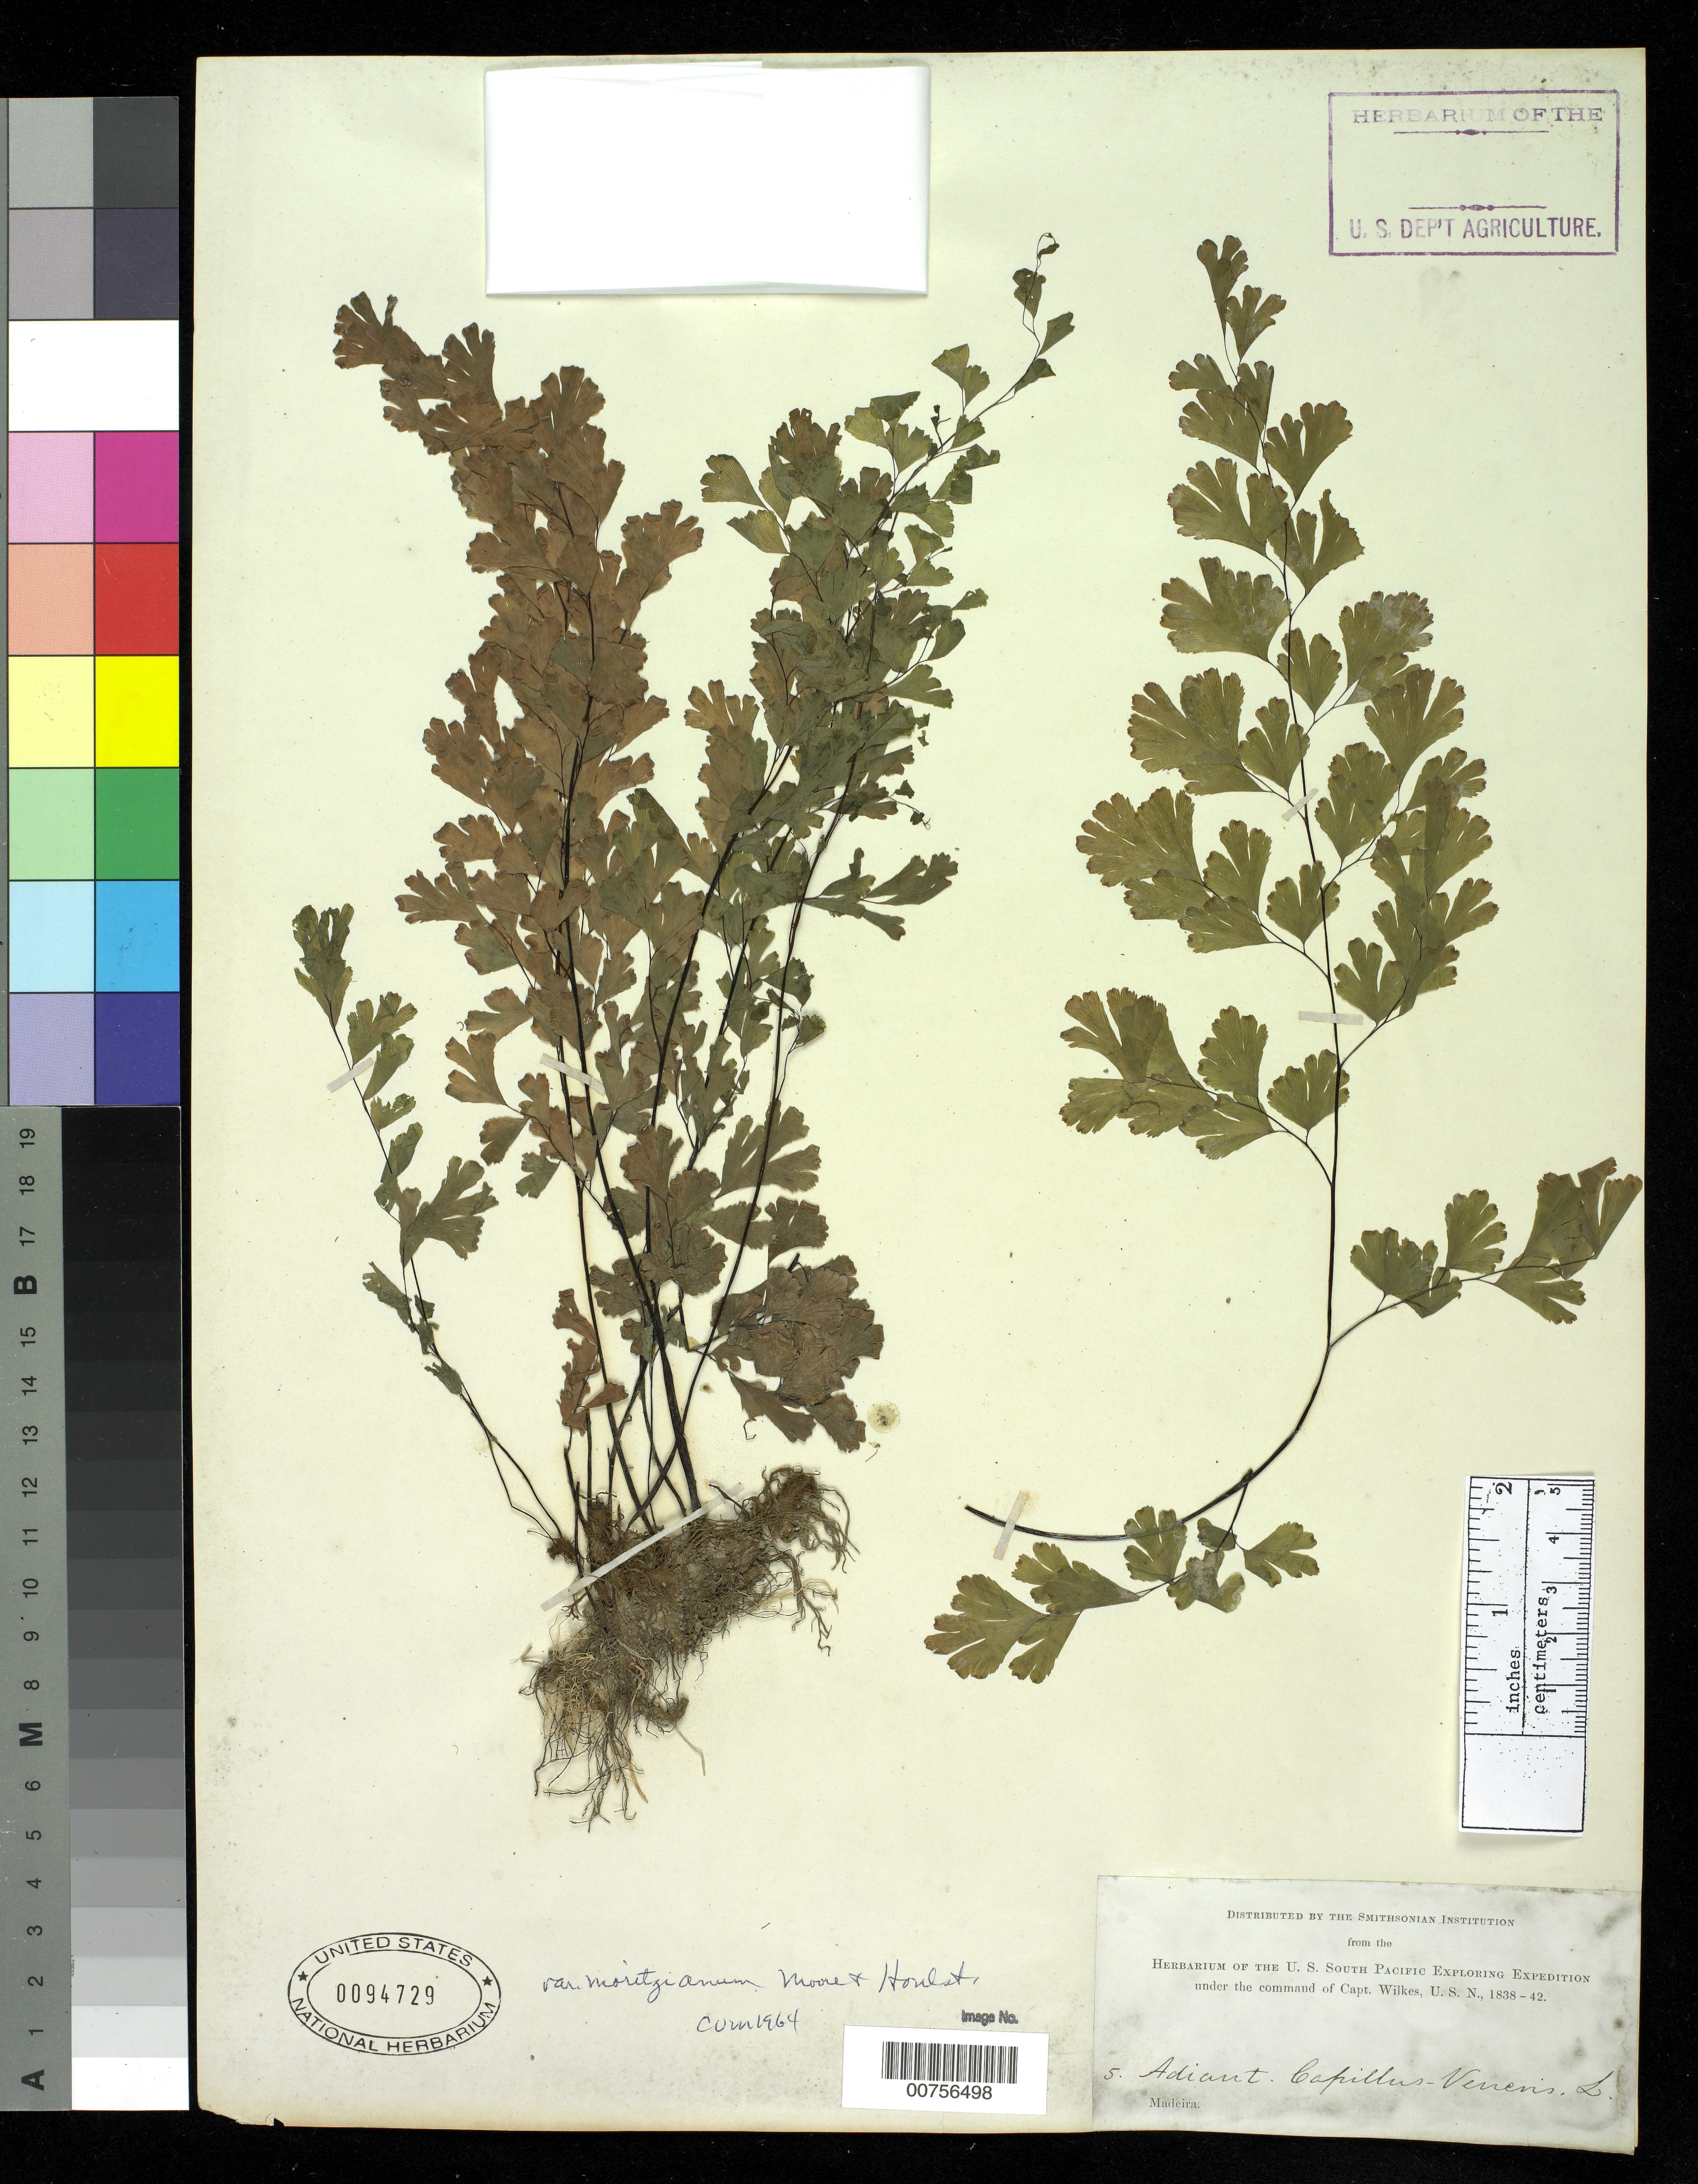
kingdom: Plantae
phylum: Tracheophyta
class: Polypodiopsida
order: Polypodiales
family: Pteridaceae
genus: Adiantum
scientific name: Adiantum capillus-veneris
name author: L.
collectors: Wilkes Explor. Exped.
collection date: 1838/1842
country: Portugal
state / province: Madeira (Aut. Reg.)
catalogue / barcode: US 94729